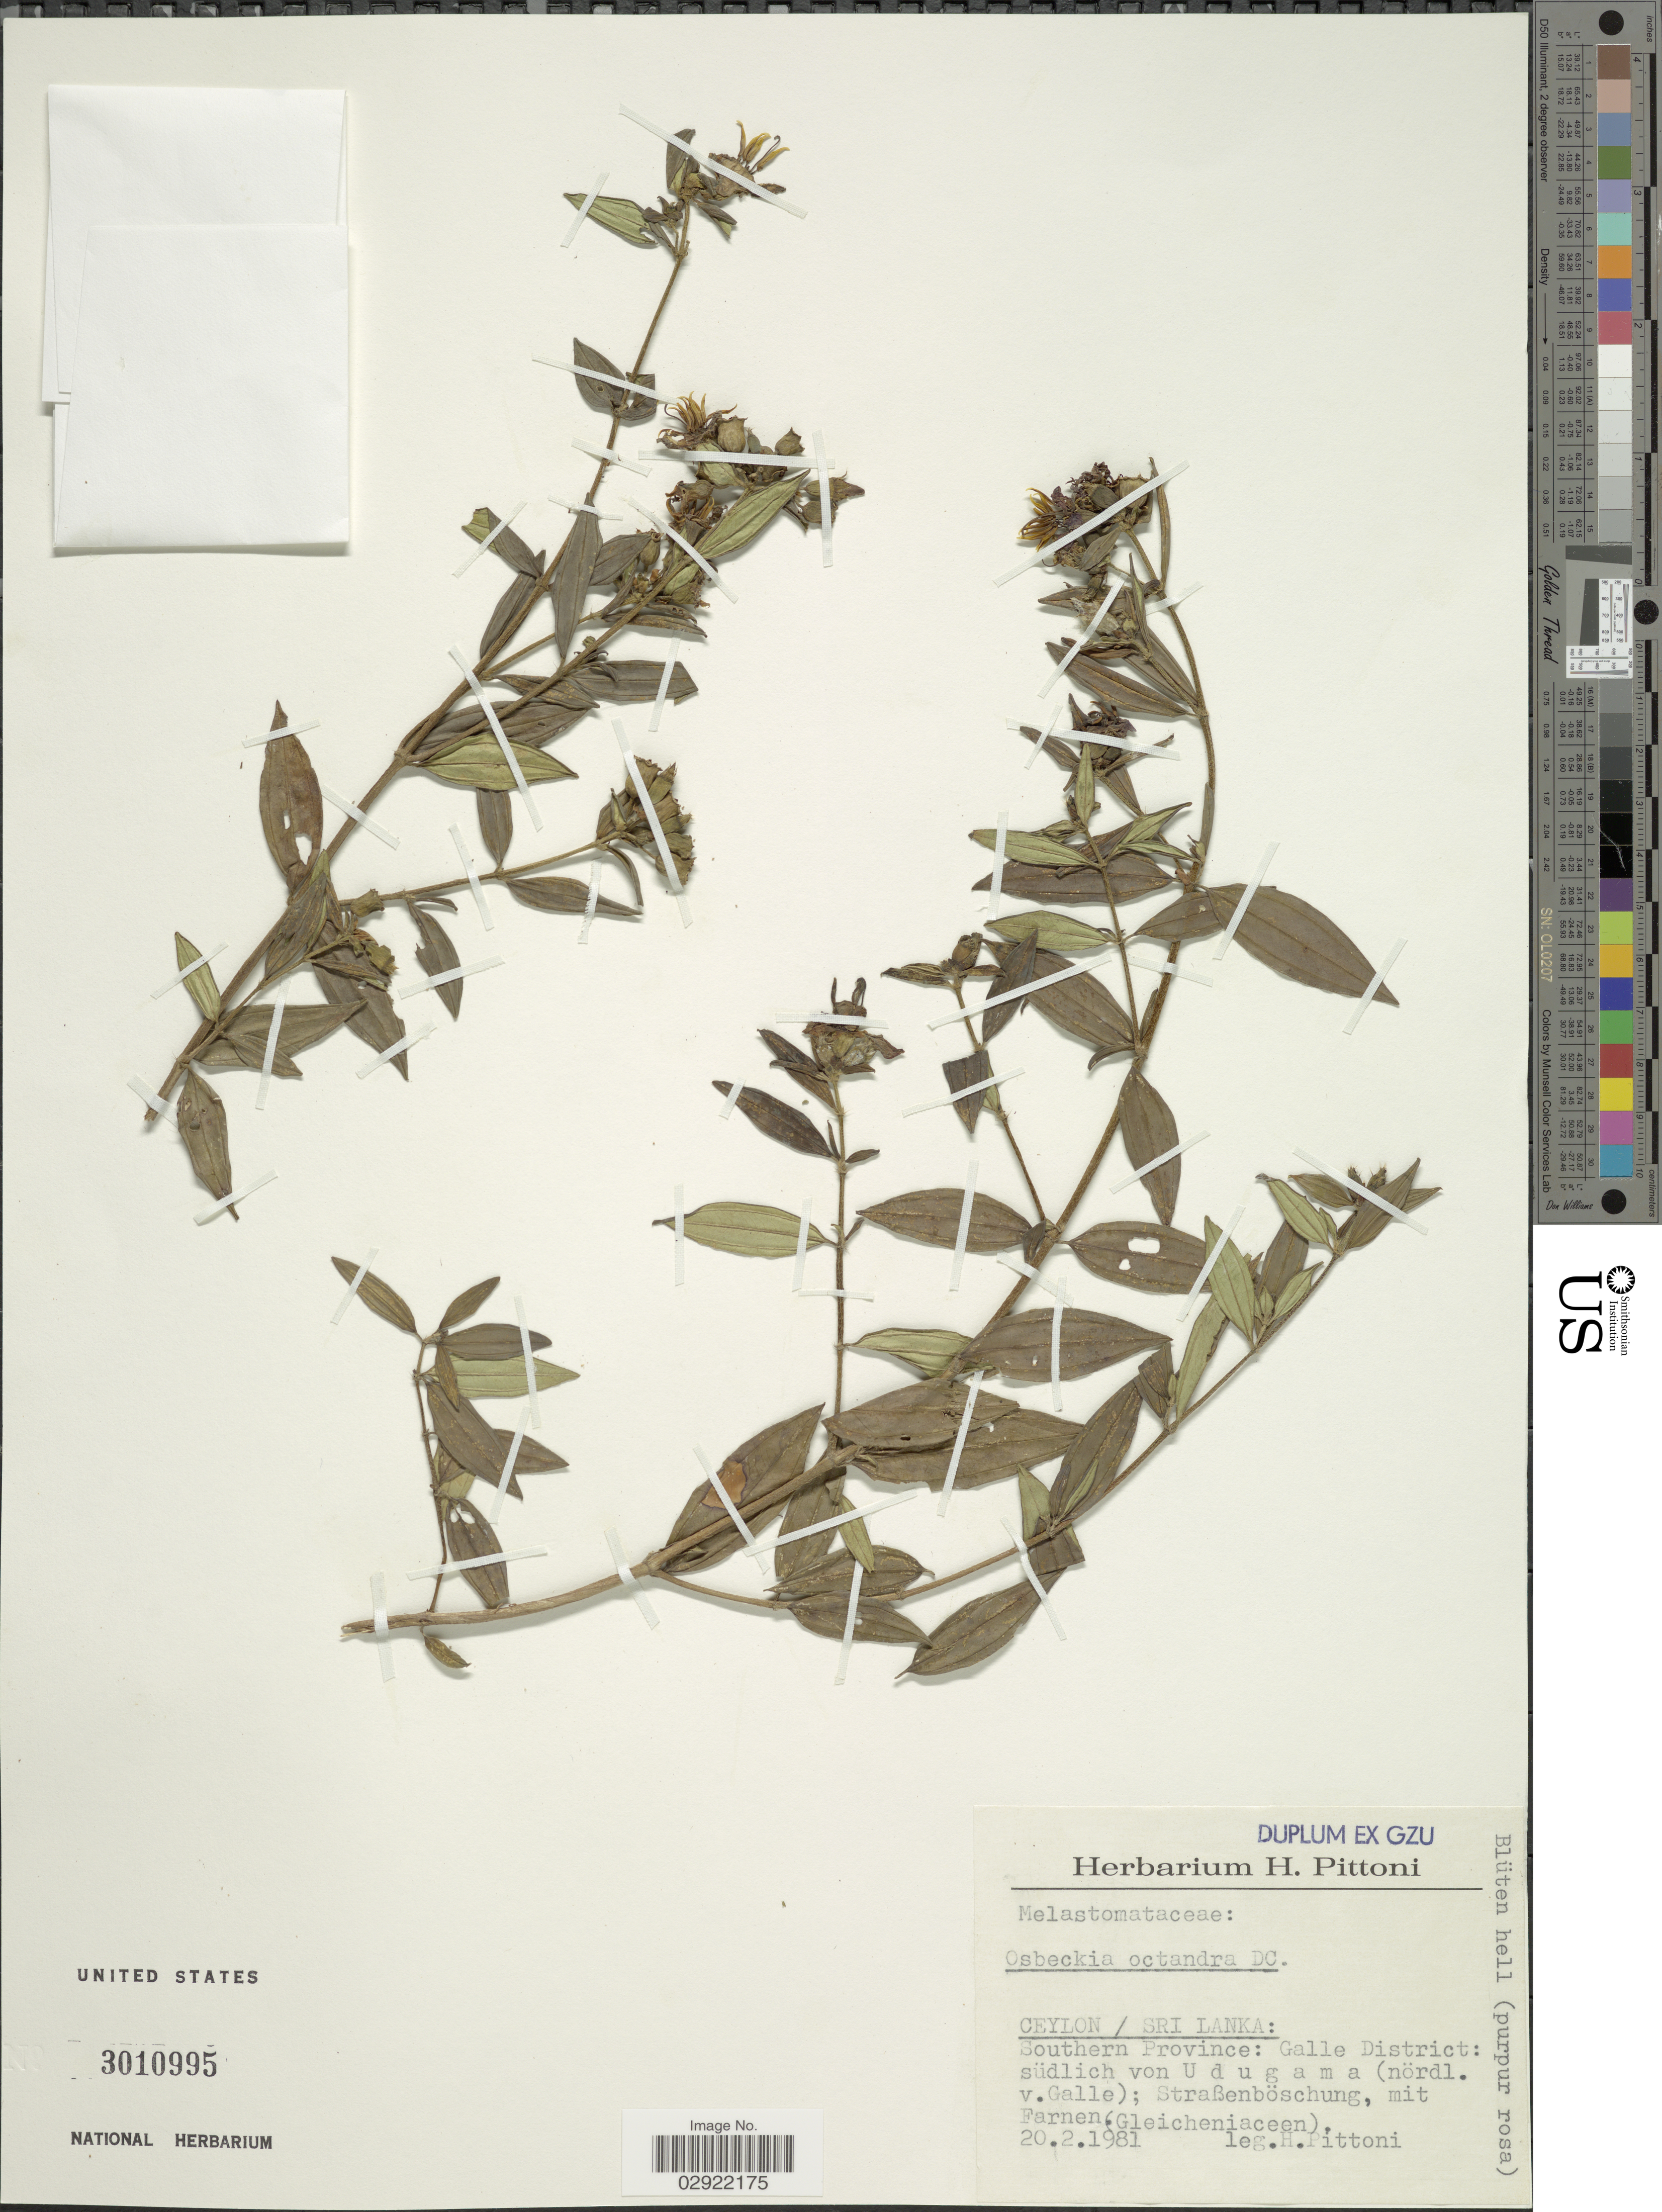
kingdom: Plantae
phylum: Tracheophyta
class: Magnoliopsida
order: Myrtales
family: Melastomataceae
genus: Osbeckia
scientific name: Osbeckia octandra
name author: DC.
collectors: H. Pittoni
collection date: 1981-02-20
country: Sri Lanka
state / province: Southern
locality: Ceylon. Galle District: südlich von Udugama (nördl. v. Galle).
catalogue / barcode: US 3010995